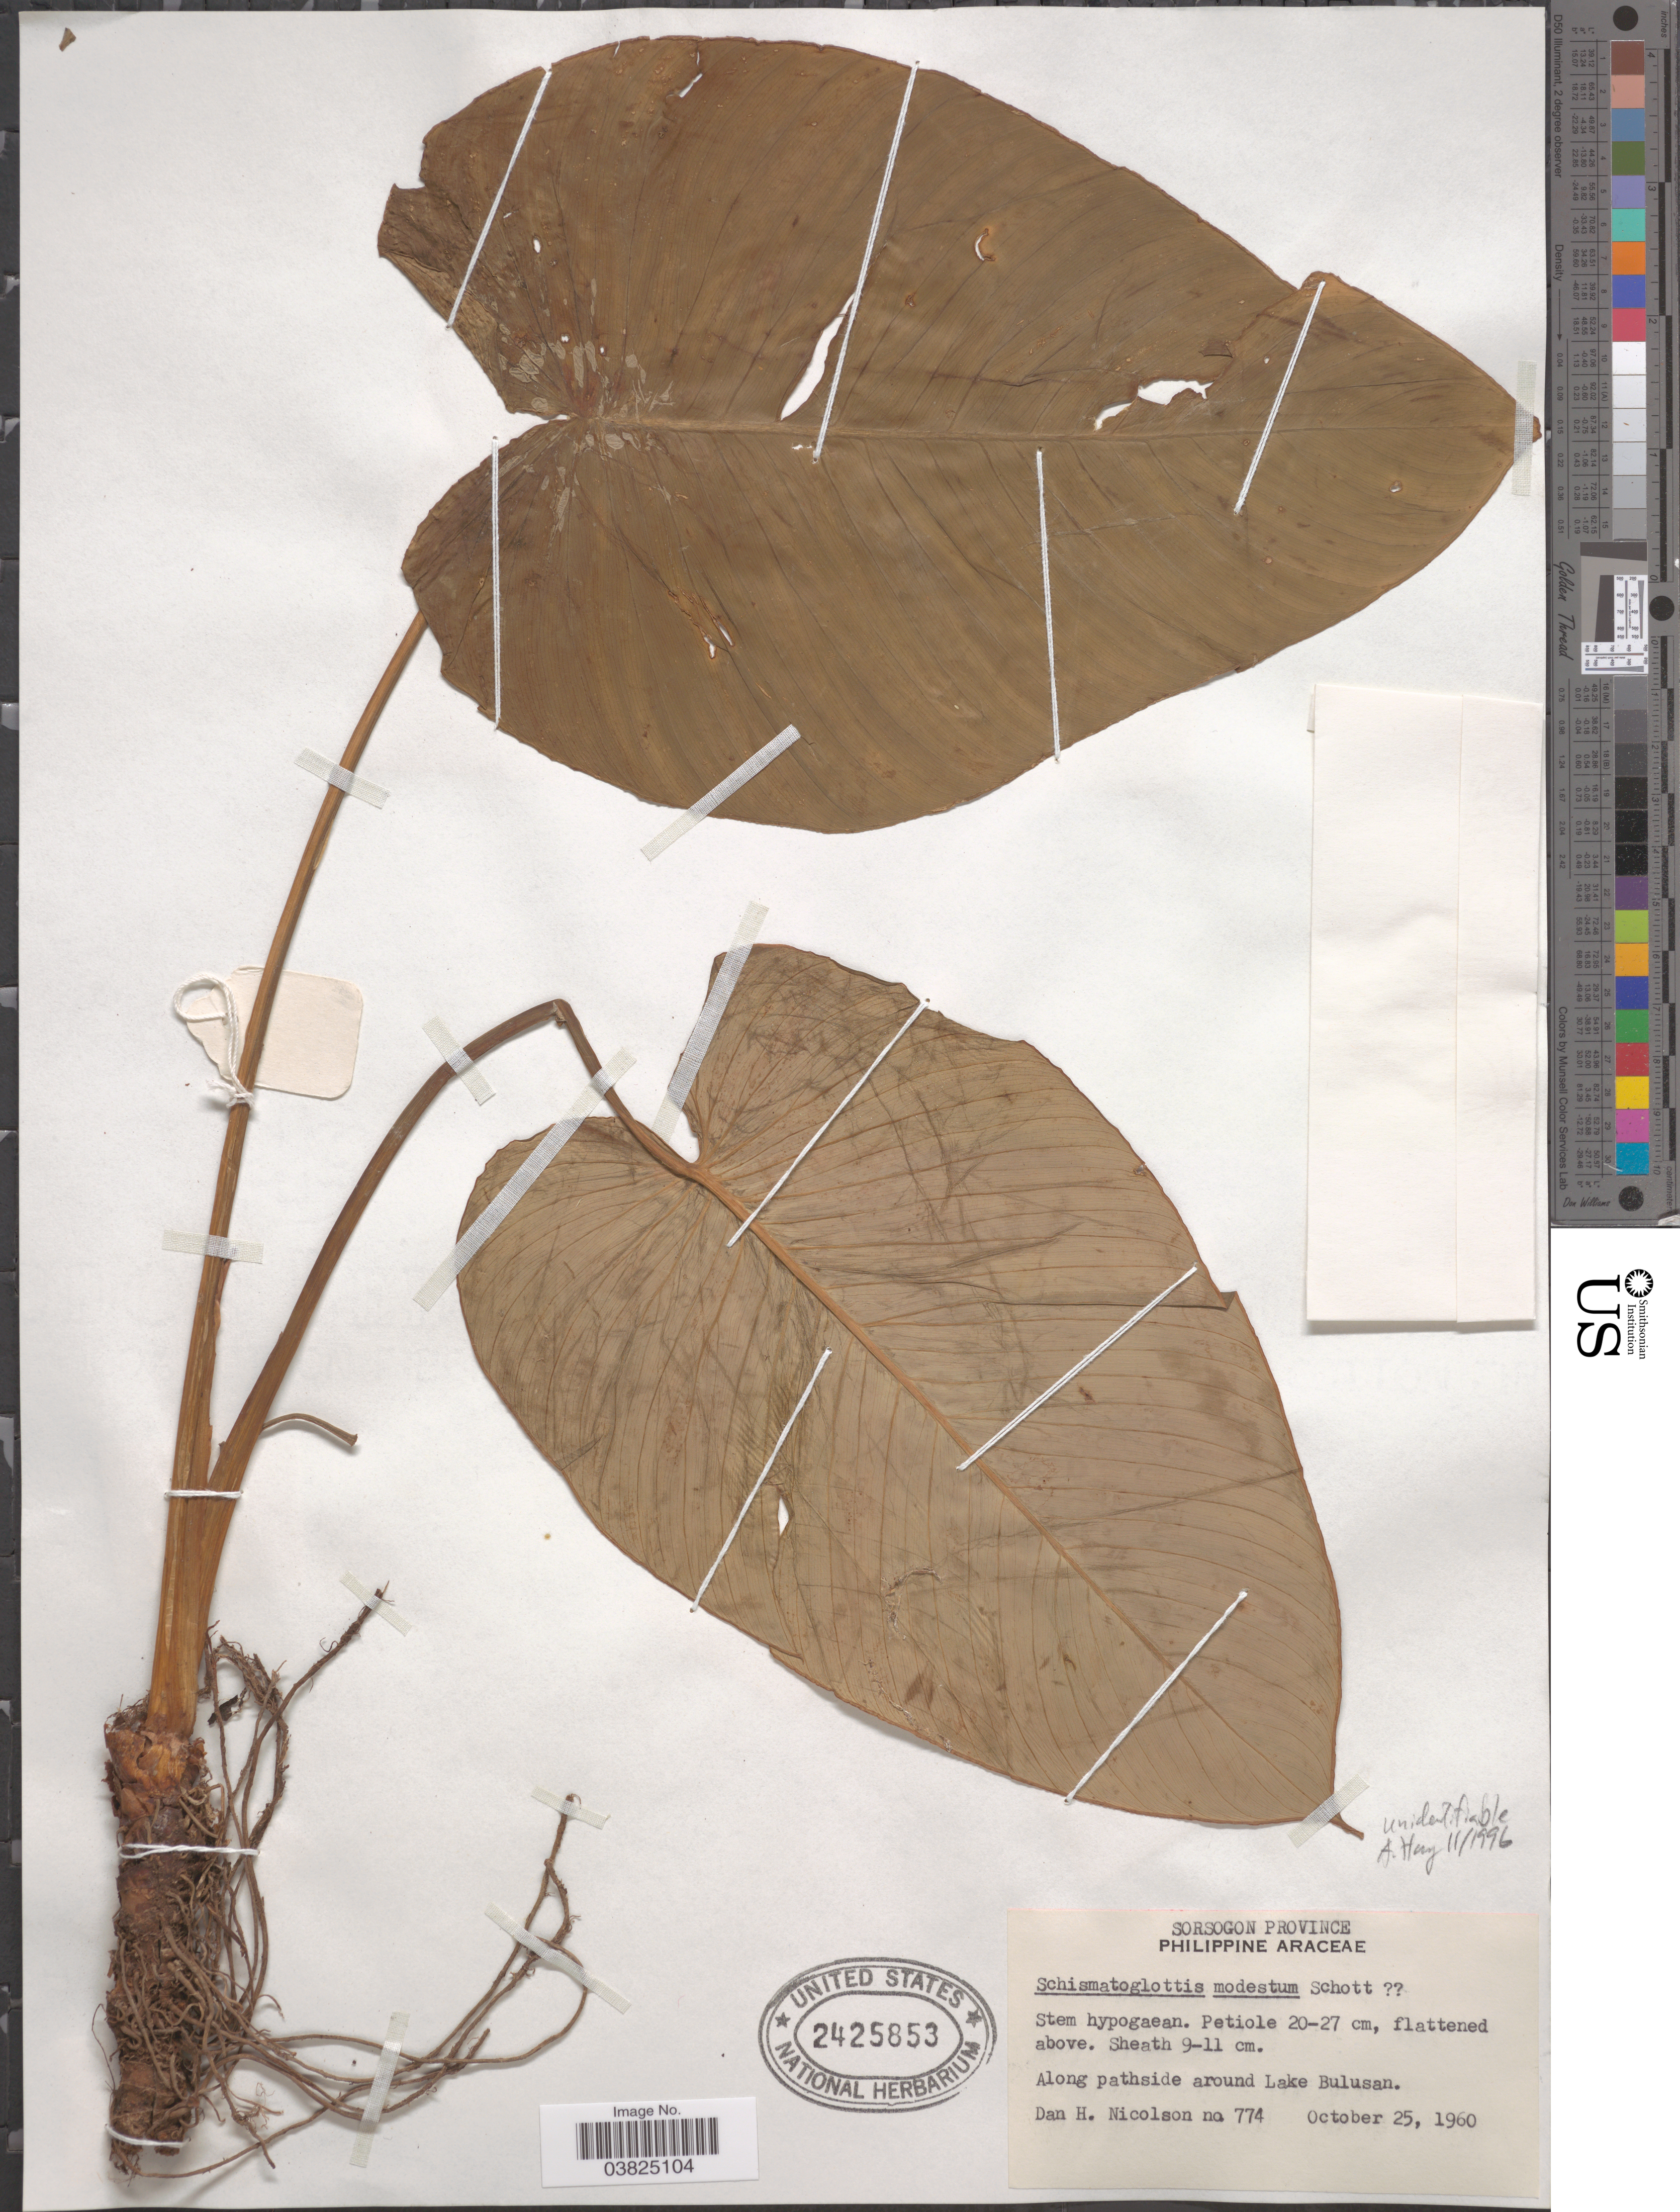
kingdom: Plantae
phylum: Tracheophyta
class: Liliopsida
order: Alismatales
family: Araceae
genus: Schismatoglottis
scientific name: Schismatoglottis sp.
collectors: D. H. Nicolson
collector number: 774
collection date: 1960-10-25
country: Philippines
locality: Sorsogon Province. Along pathside around Lake Bulusan.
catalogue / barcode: US 2425853